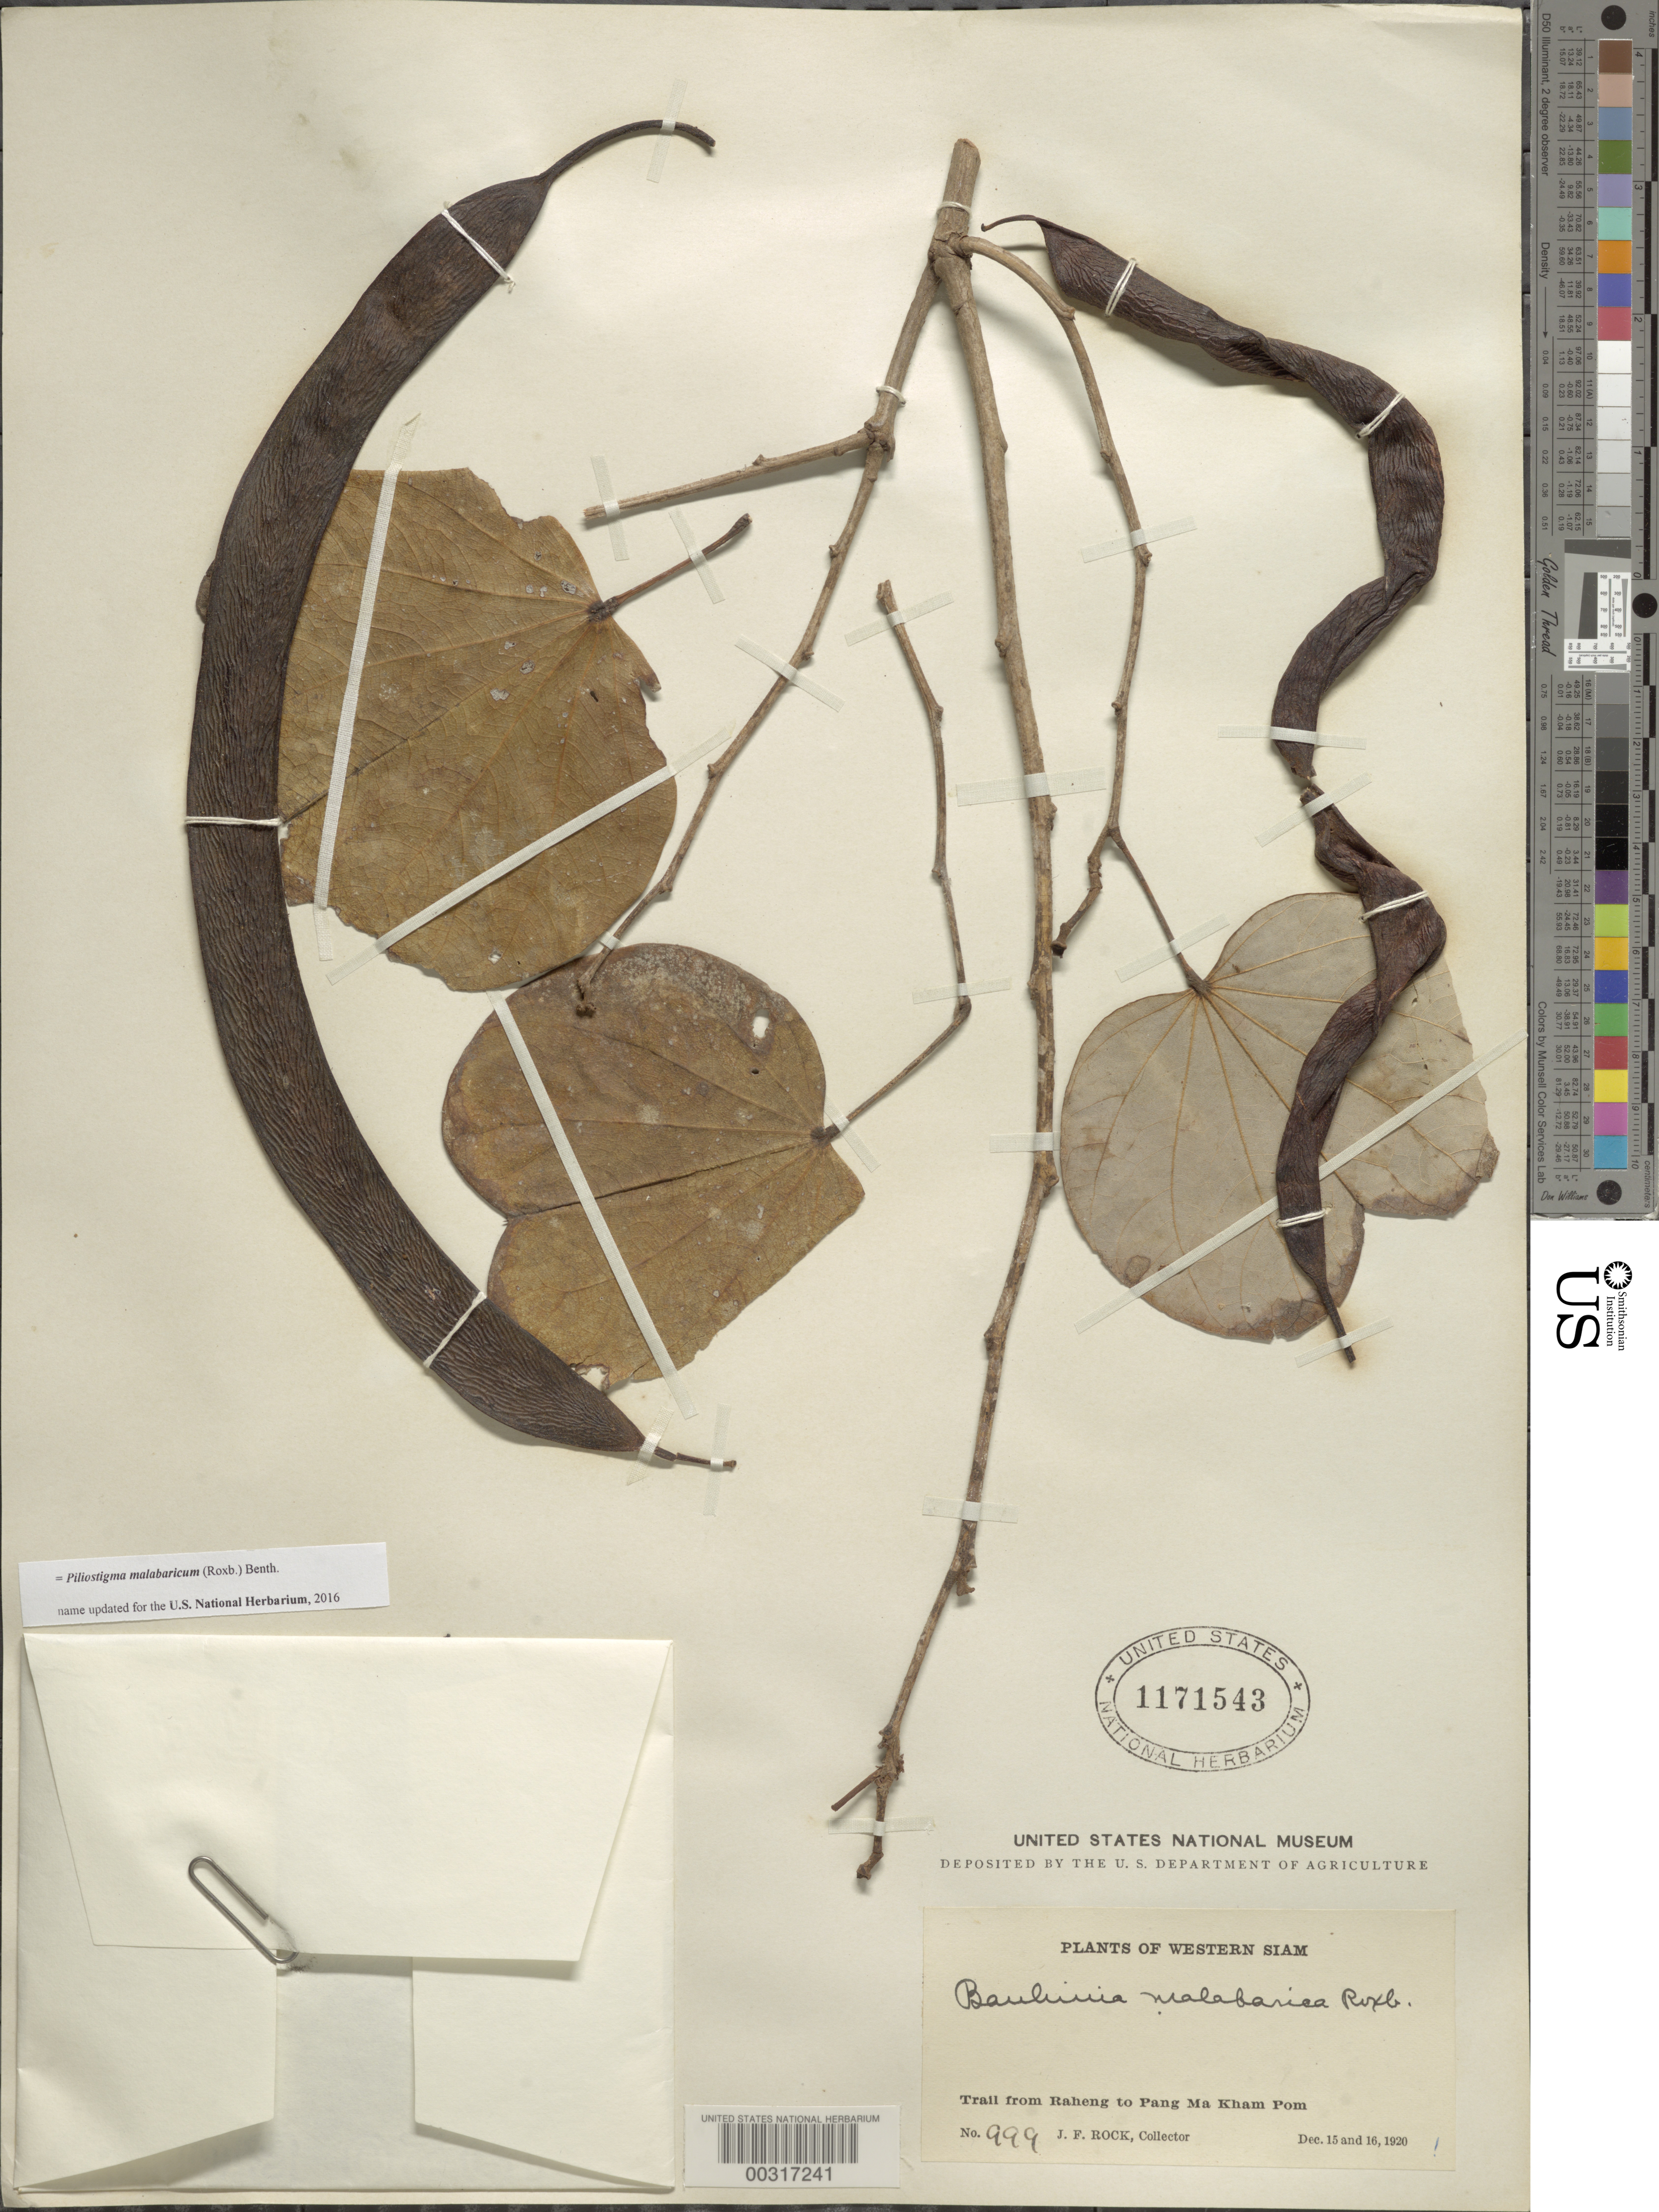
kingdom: Plantae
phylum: Tracheophyta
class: Magnoliopsida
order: Fabales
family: Fabaceae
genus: Piliostigma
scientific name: Piliostigma malabaricum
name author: (Roxb.) Benth.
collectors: J. F. Rock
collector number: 999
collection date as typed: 15 Dec 1920 and 16 Dec 1920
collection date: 1920-12-15,1920-12-16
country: Thailand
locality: Trail from raheng to pang ma kham pom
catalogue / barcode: US 1171543